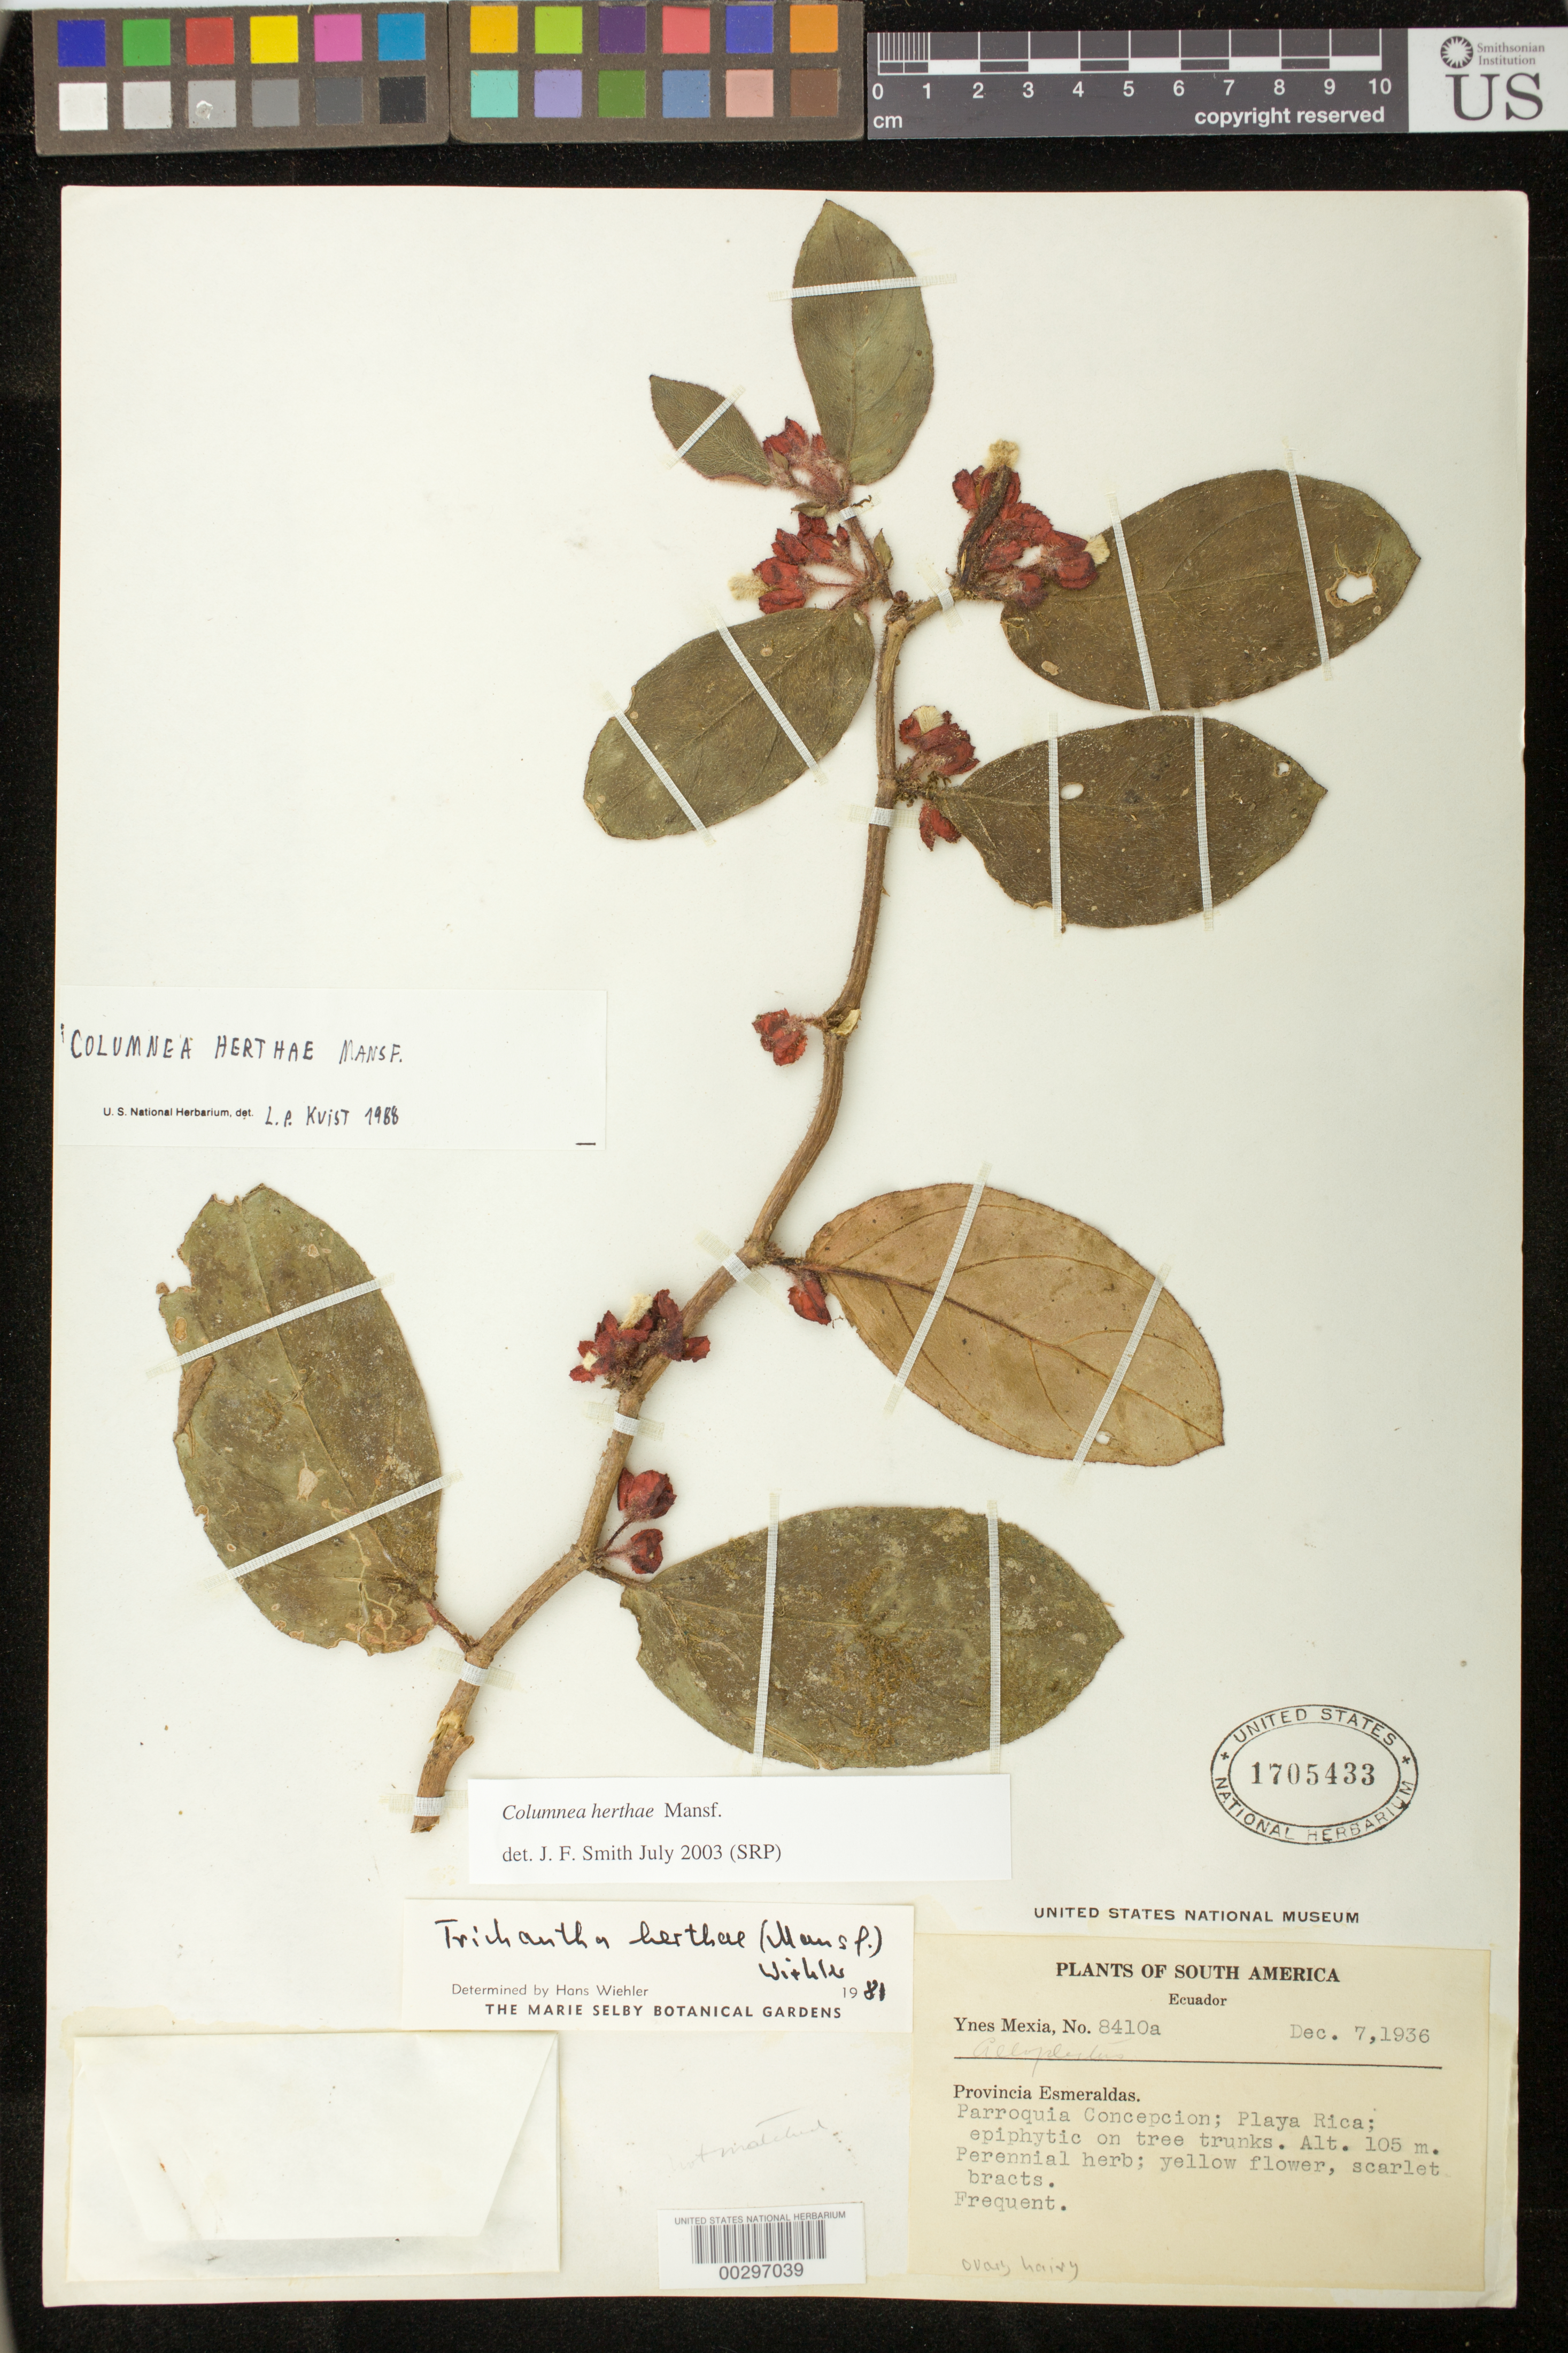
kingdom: Plantae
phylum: Tracheophyta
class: Magnoliopsida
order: Lamiales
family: Gesneriaceae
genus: Columnea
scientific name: Columnea herthae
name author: Mansf.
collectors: Y. Mexia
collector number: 8410 a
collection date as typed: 07 Dec 1936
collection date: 1936-12-07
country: Ecuador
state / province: Esmeraldas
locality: Parroquia Concepcion, Playa Rica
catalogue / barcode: US 1705433